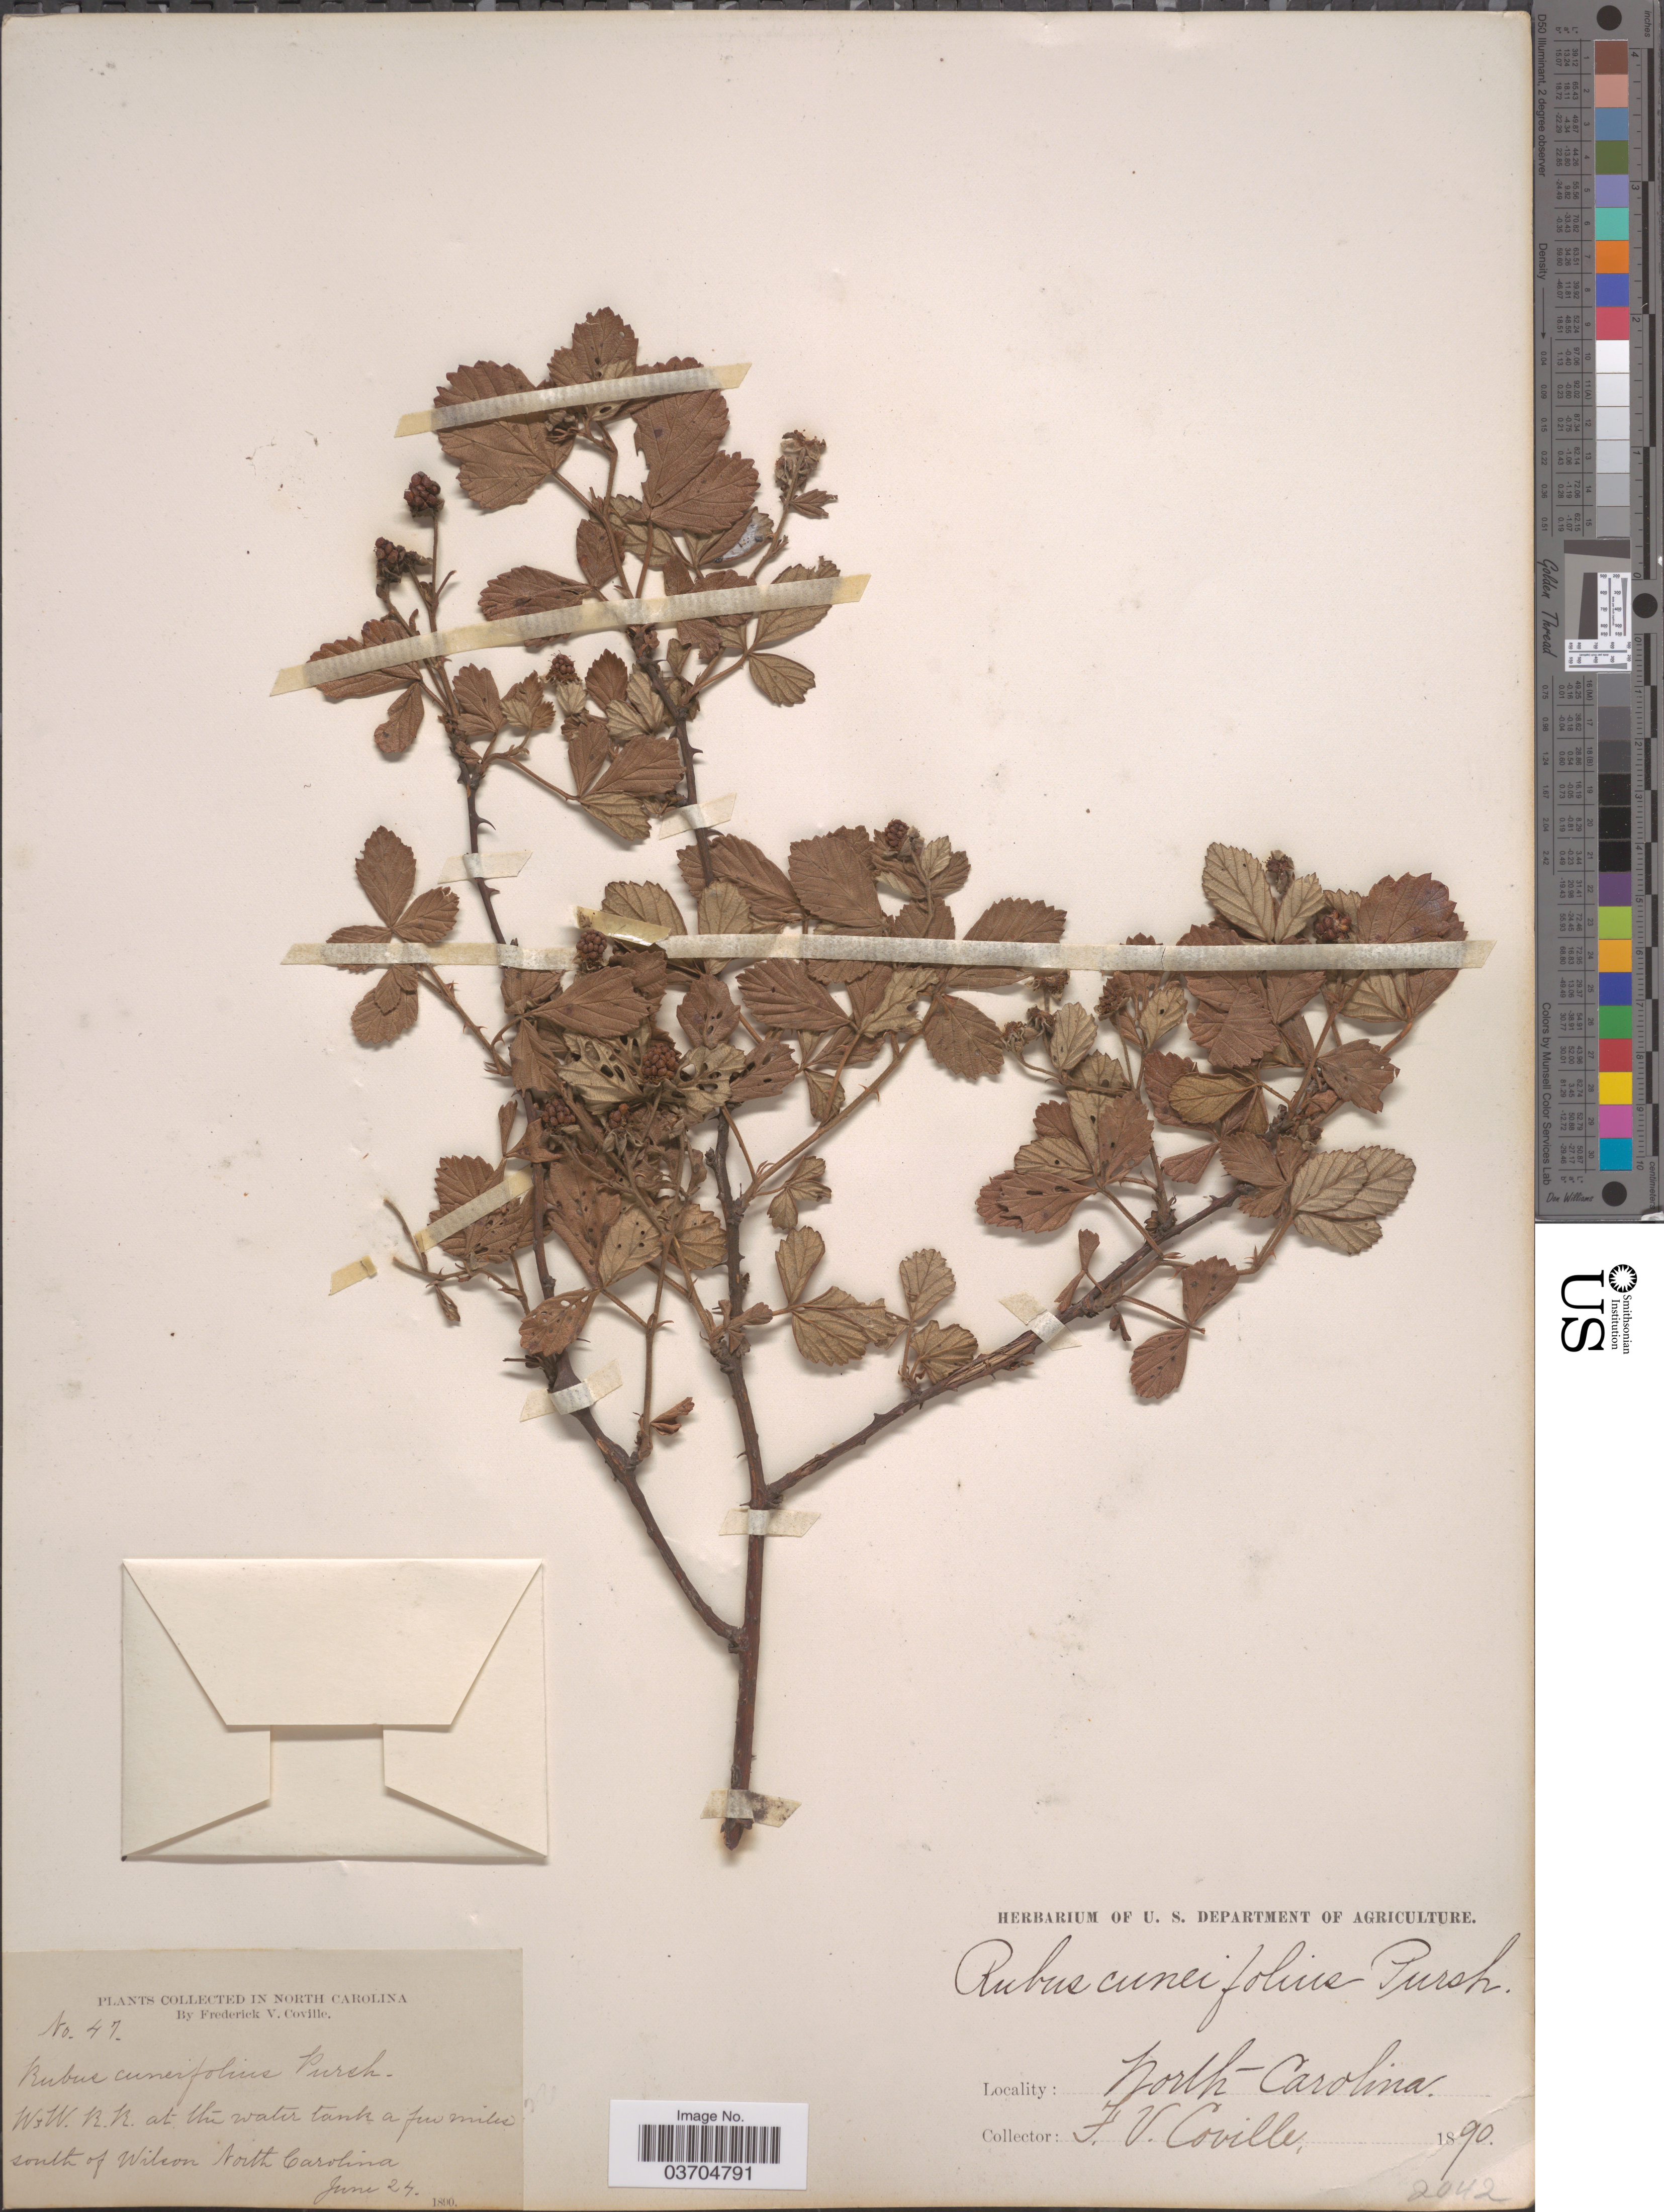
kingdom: Plantae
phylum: Tracheophyta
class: Magnoliopsida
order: Rosales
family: Rosaceae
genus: Rubus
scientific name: Rubus cuneifolius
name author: Pursh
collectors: F. V. Coville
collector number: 47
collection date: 1890-06-24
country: United States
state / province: North Carolina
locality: W & W. R. R. at the water tank a few miles south of Wilson.